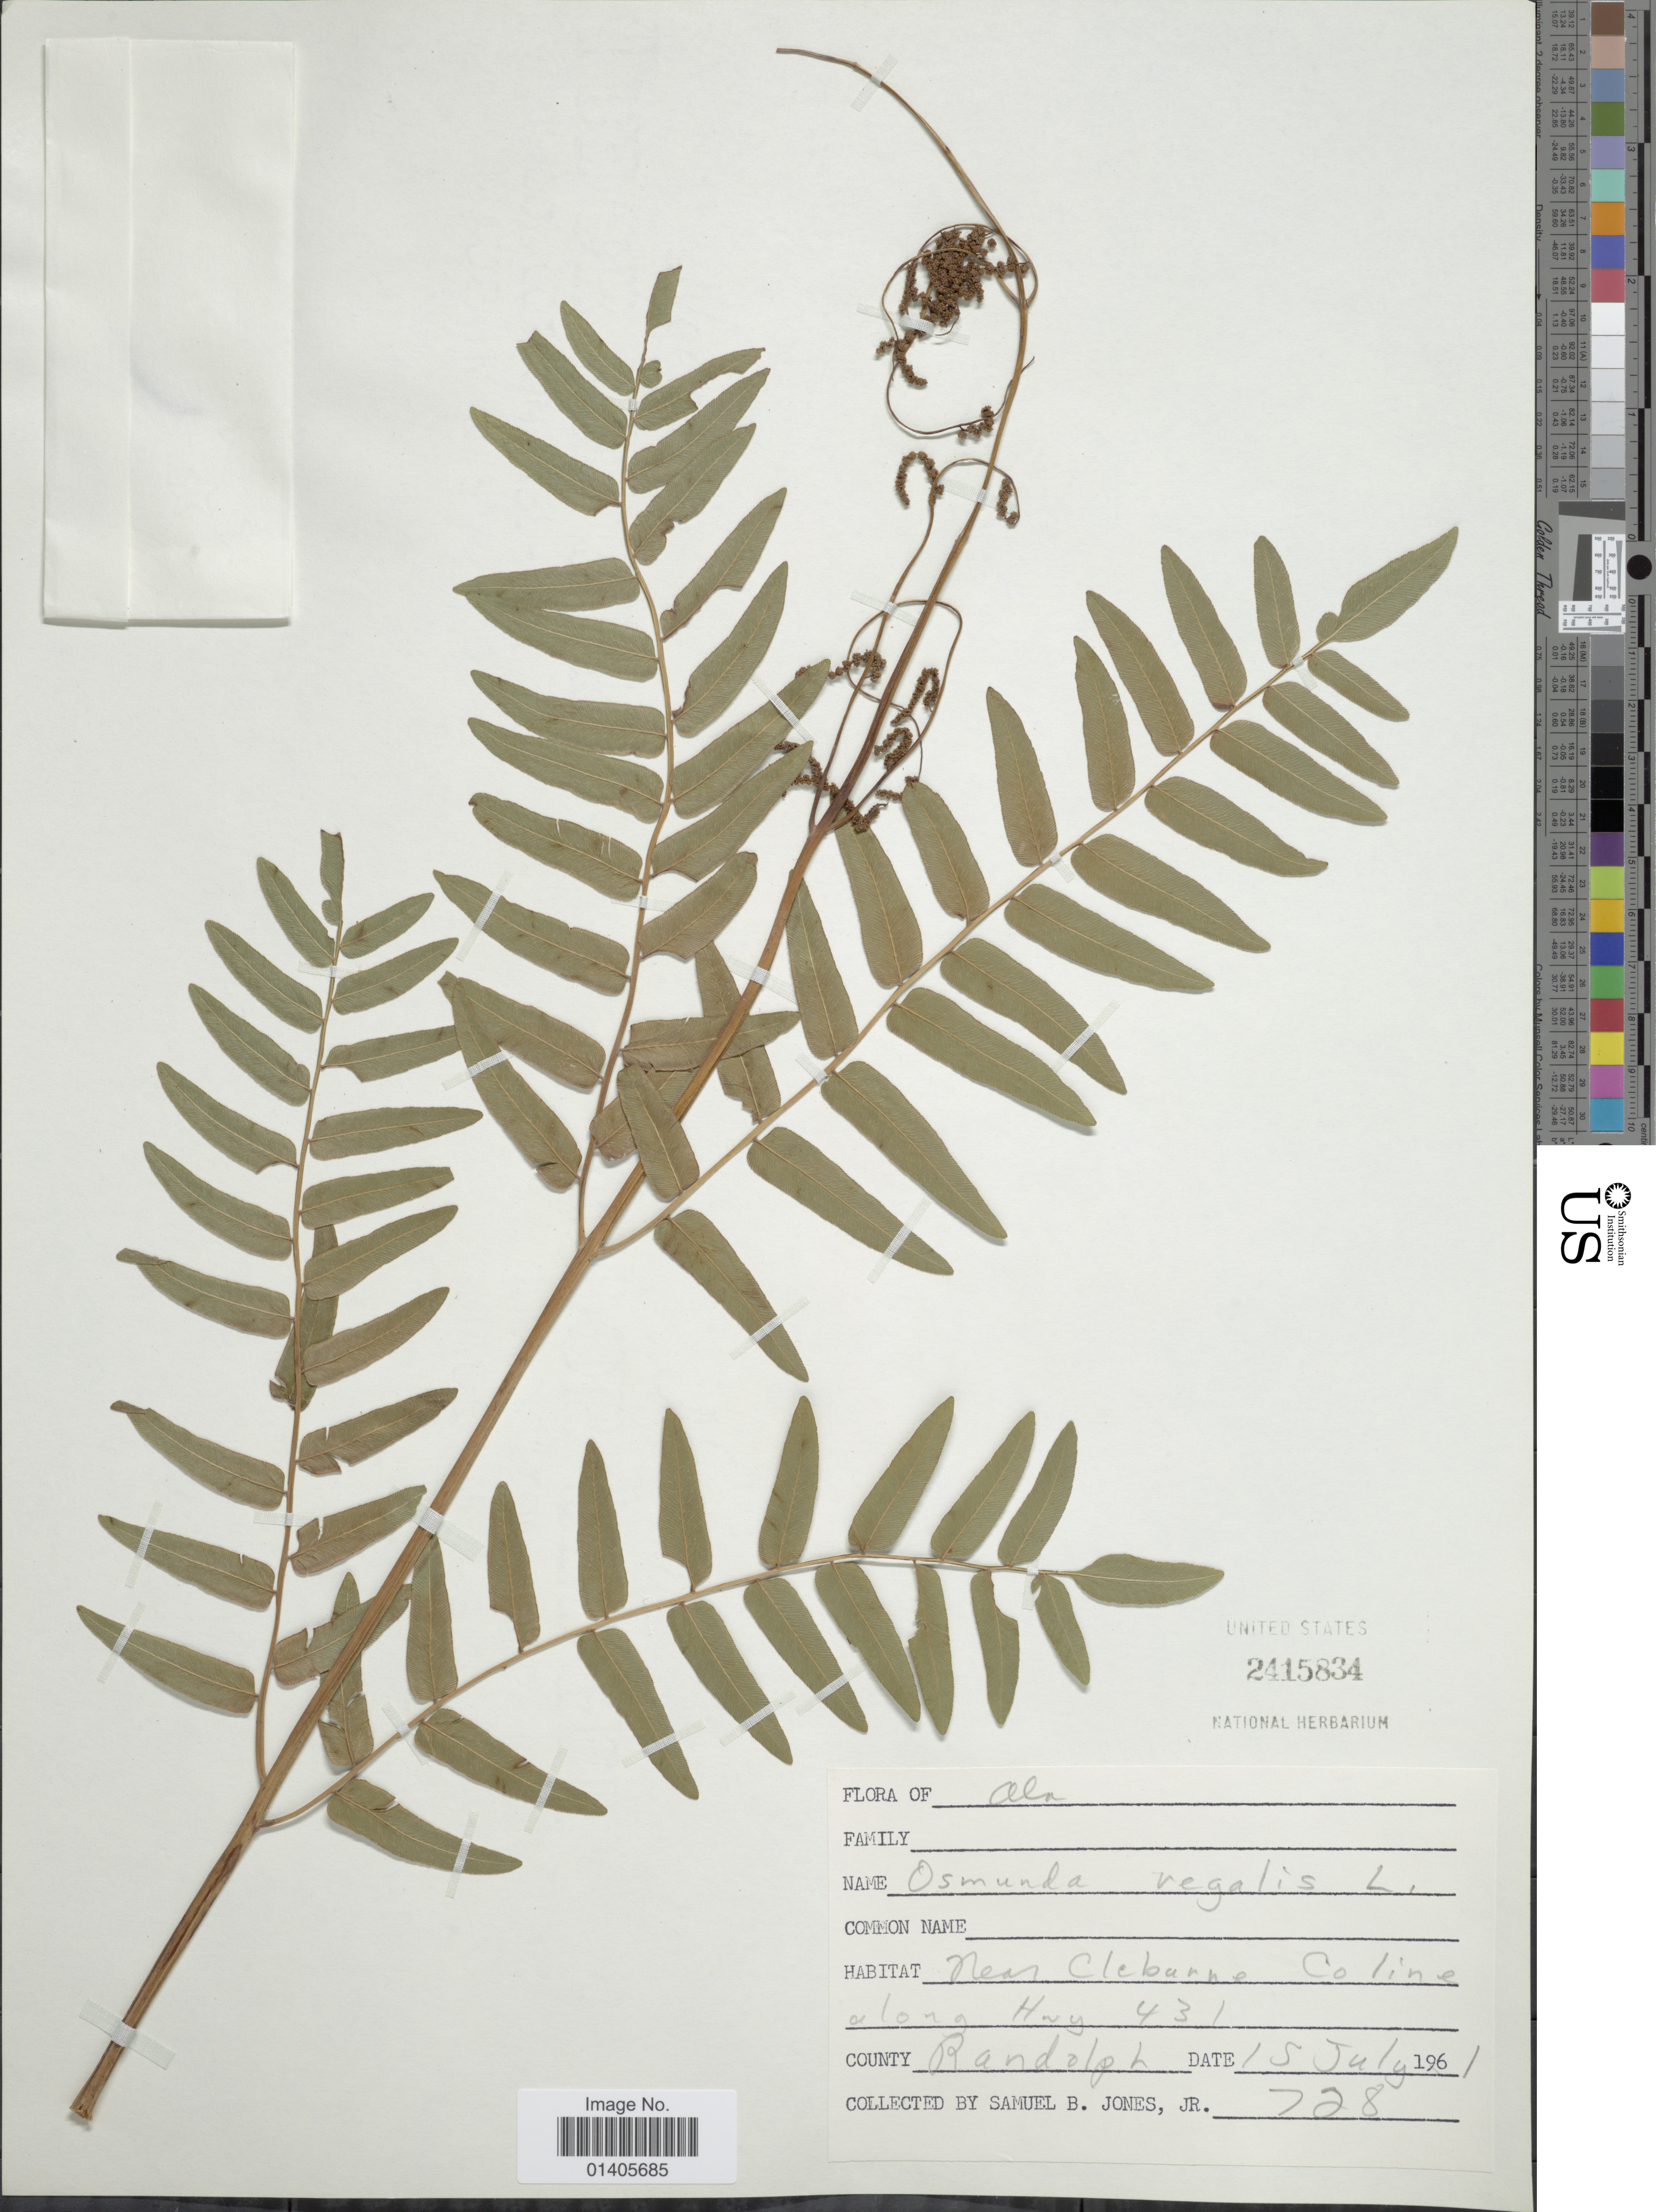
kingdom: Plantae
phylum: Tracheophyta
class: Polypodiopsida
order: Osmundales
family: Osmundaceae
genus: Osmunda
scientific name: Osmunda regalis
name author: L.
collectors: S. B. Jones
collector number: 728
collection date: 1961-07-15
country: United States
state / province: Alabama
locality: Ala, Near Cleburne Coline along Hwy 431, County Randolph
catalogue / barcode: US 2415834